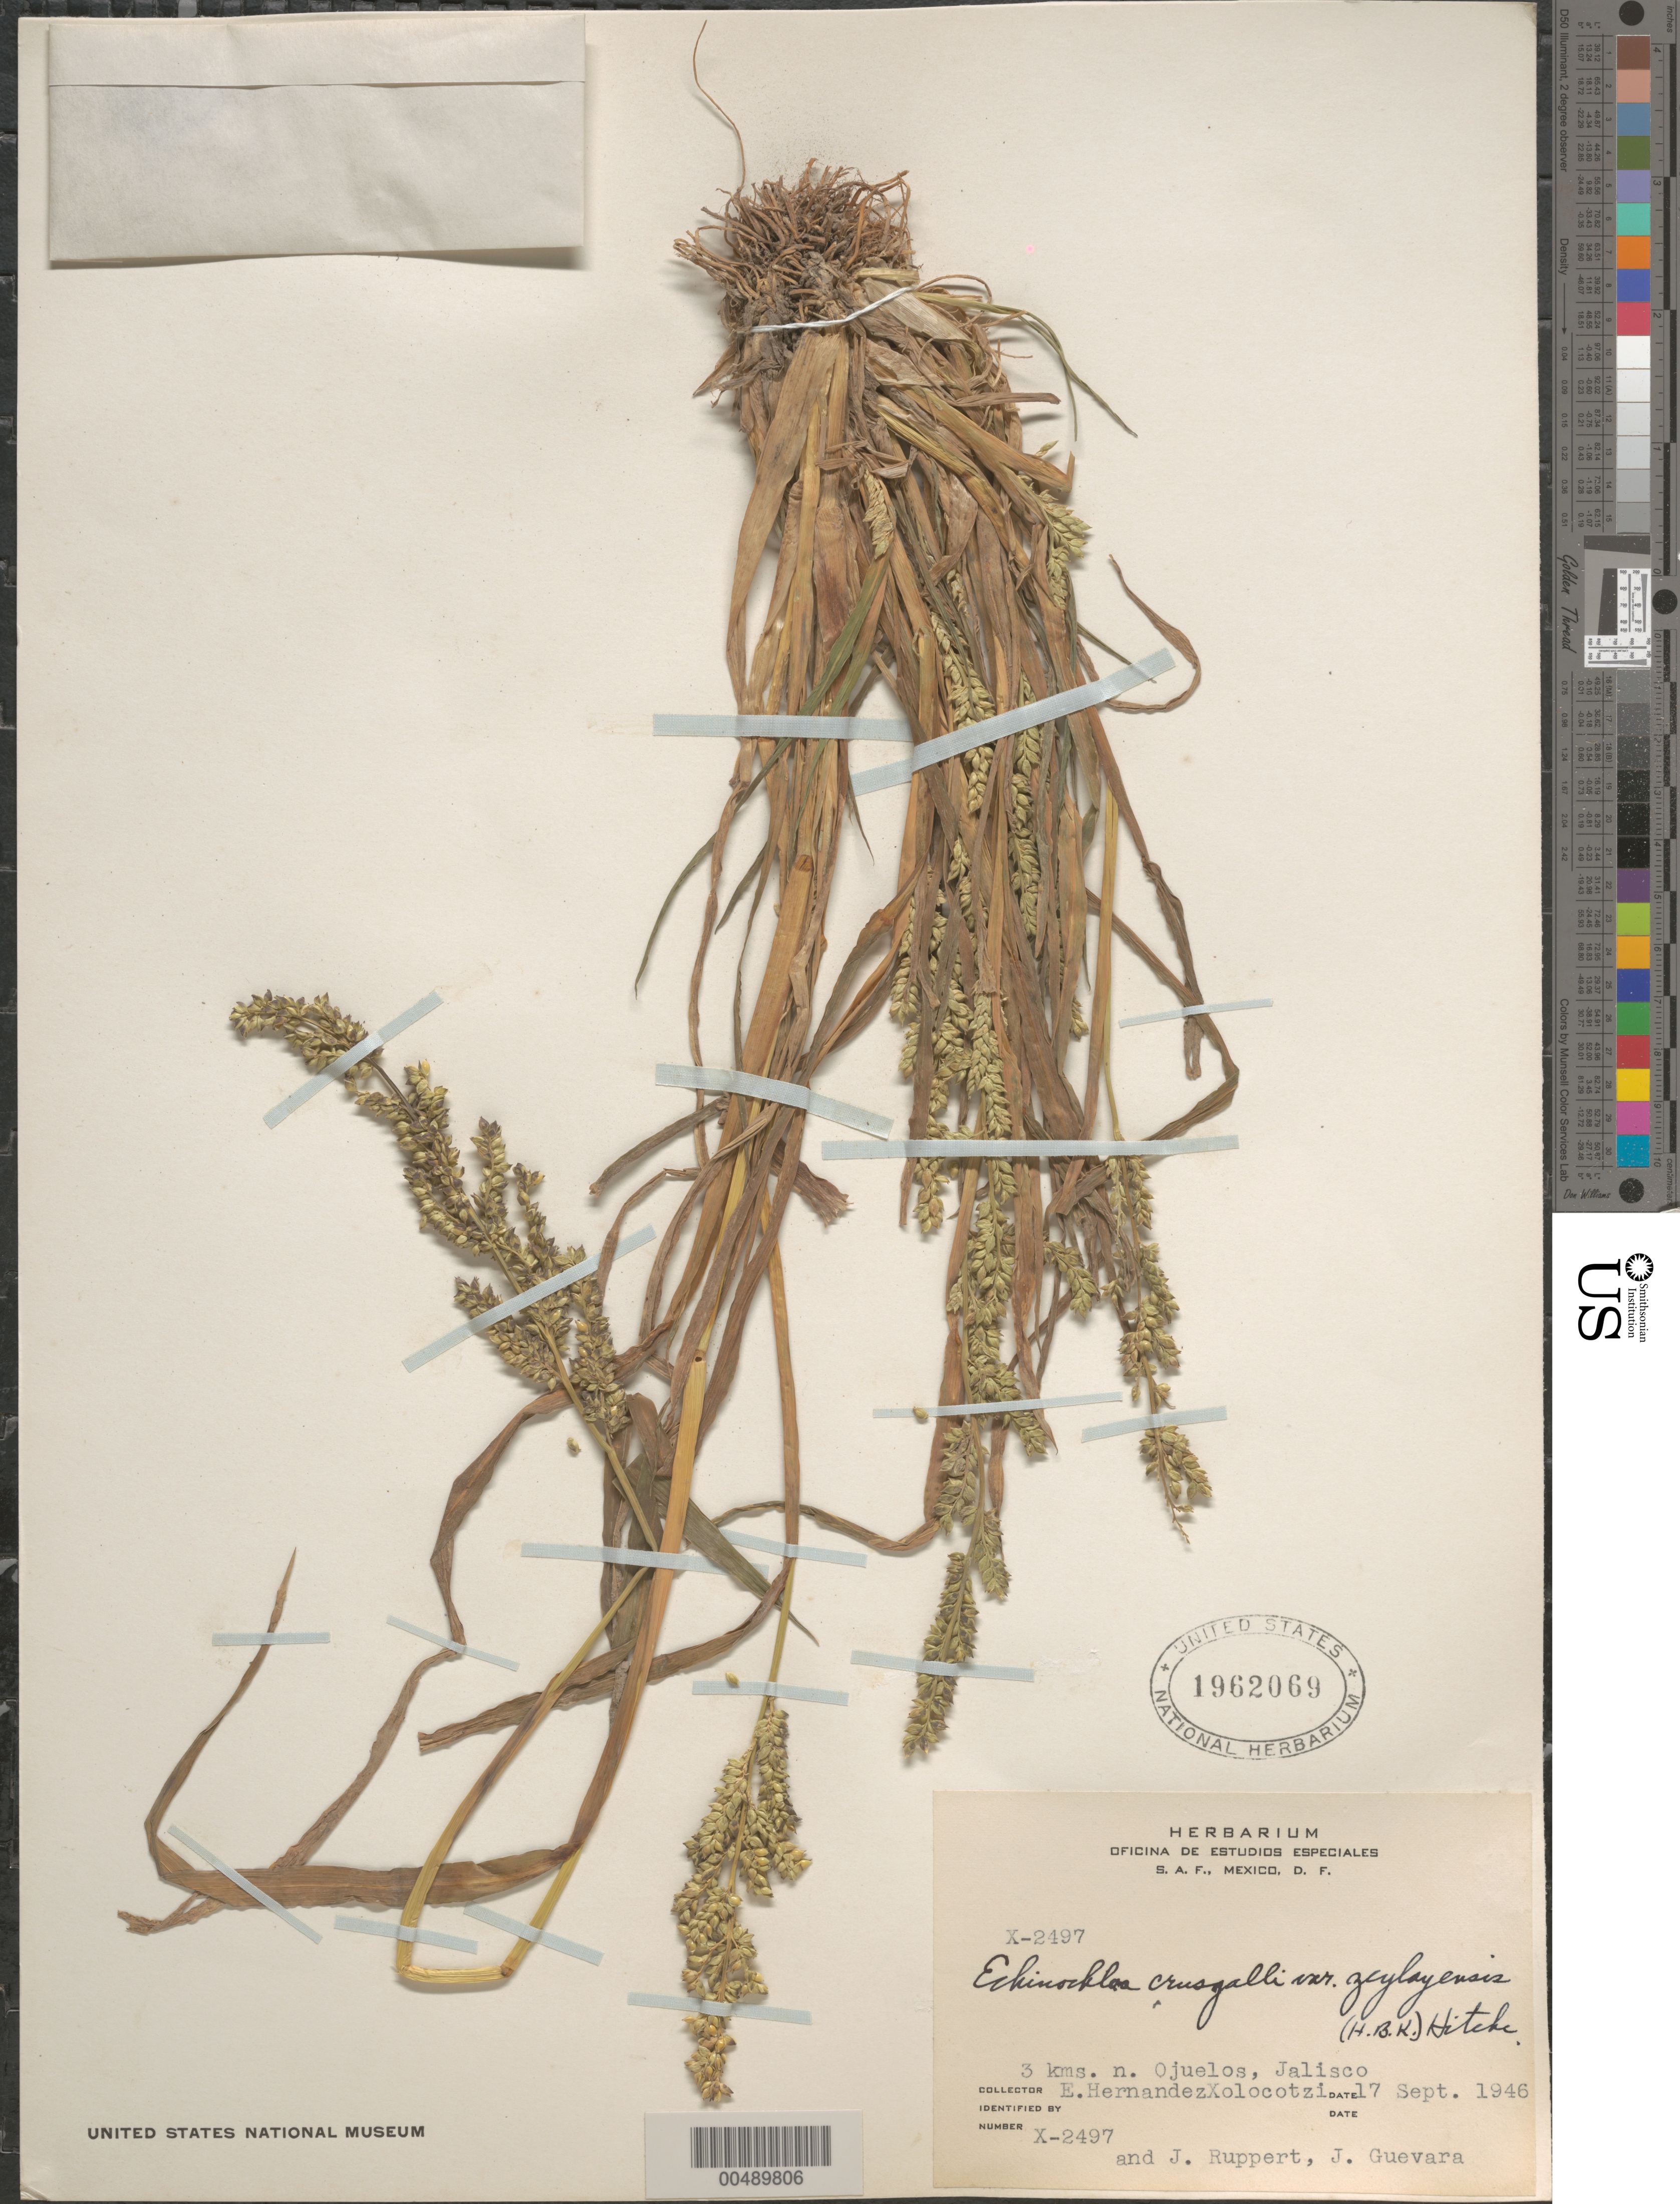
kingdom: Plantae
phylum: Tracheophyta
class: Liliopsida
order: Poales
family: Poaceae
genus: Echinochloa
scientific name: Echinochloa crus-galli var. zelayensis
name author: (Kunth) Hitchc.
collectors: E. I. Hernández-X., J. Ruppert & H. Guevara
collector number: X-2497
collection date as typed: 17 Sep 1946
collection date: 1946-09-17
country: Mexico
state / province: Jalisco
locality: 3 km N Ojuelos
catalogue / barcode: US 1962069